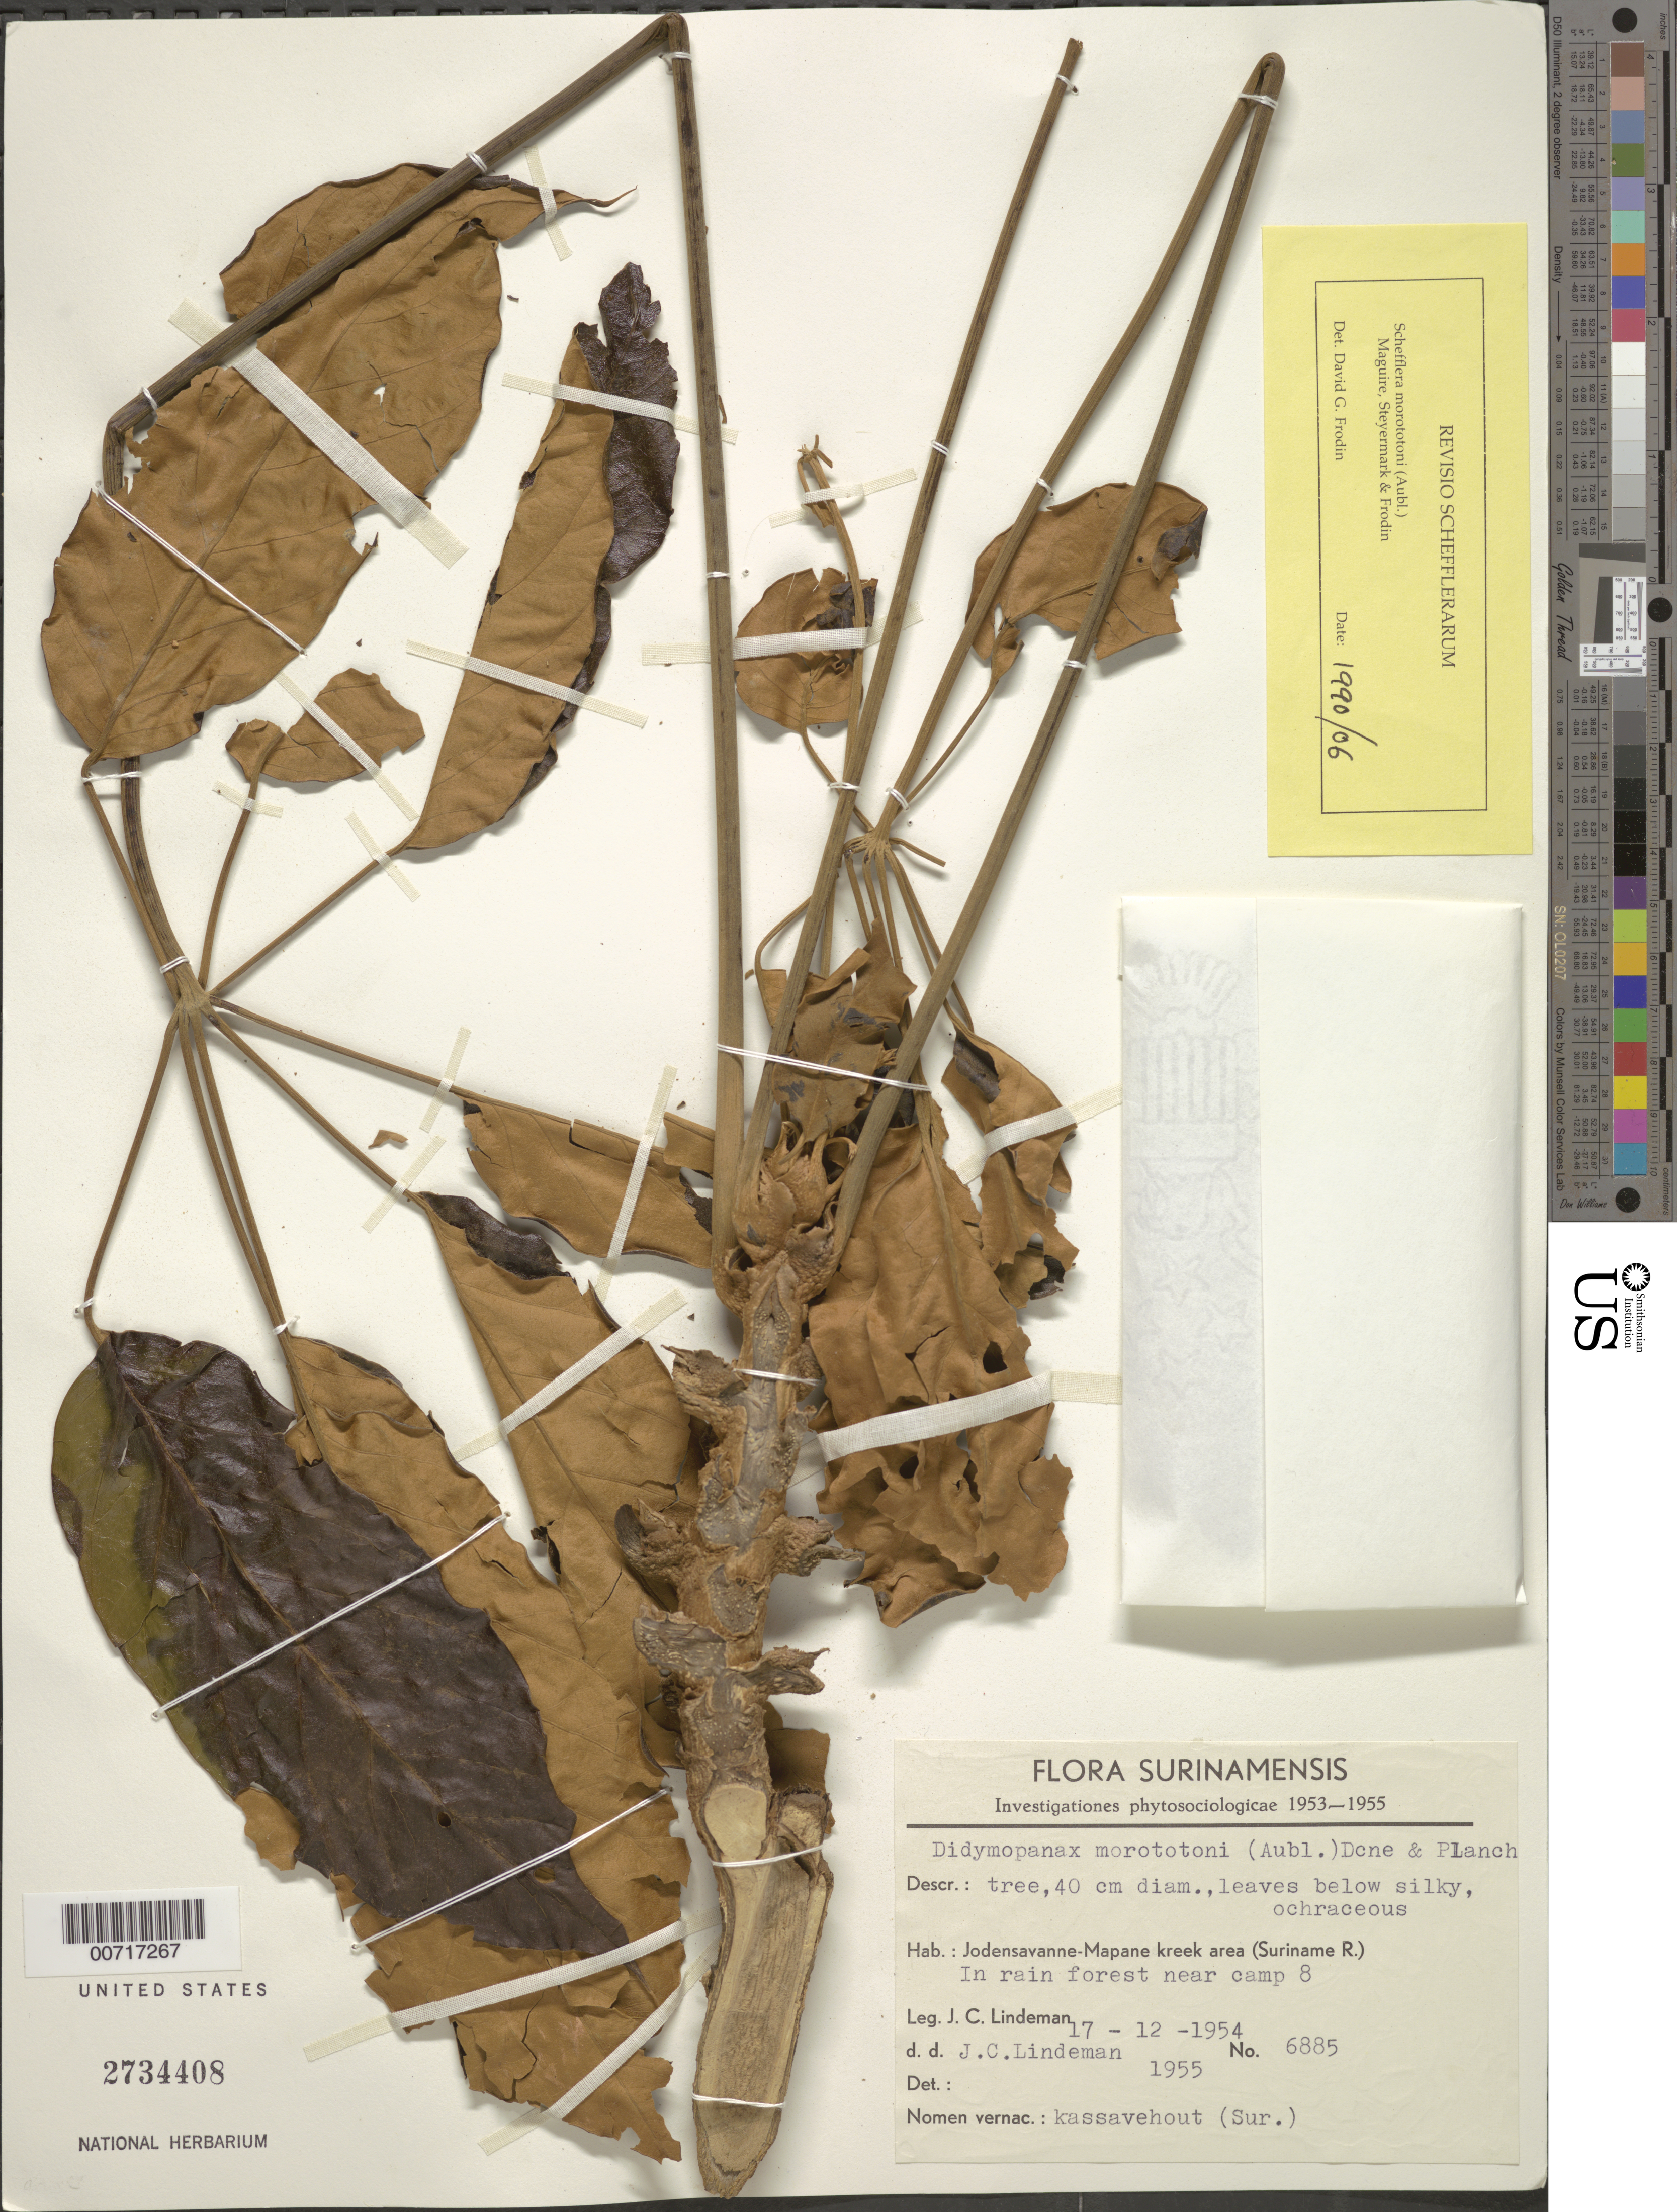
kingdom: Plantae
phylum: Tracheophyta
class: Magnoliopsida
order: Apiales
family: Araliaceae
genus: Schefflera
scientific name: Schefflera morototoni (Aubl.) Maguire, Steyerm. & Frodin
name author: (Aubl.) Maguire et al.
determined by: Splithof-Heerschop, M.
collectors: J. C. Lindeman et al.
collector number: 6885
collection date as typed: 17-Dec-54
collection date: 1954-12-17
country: Suriname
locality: Jodensavanne-Mapane kreek area (Suriname R.), near Camp 8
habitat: Rainforest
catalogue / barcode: US 2734408